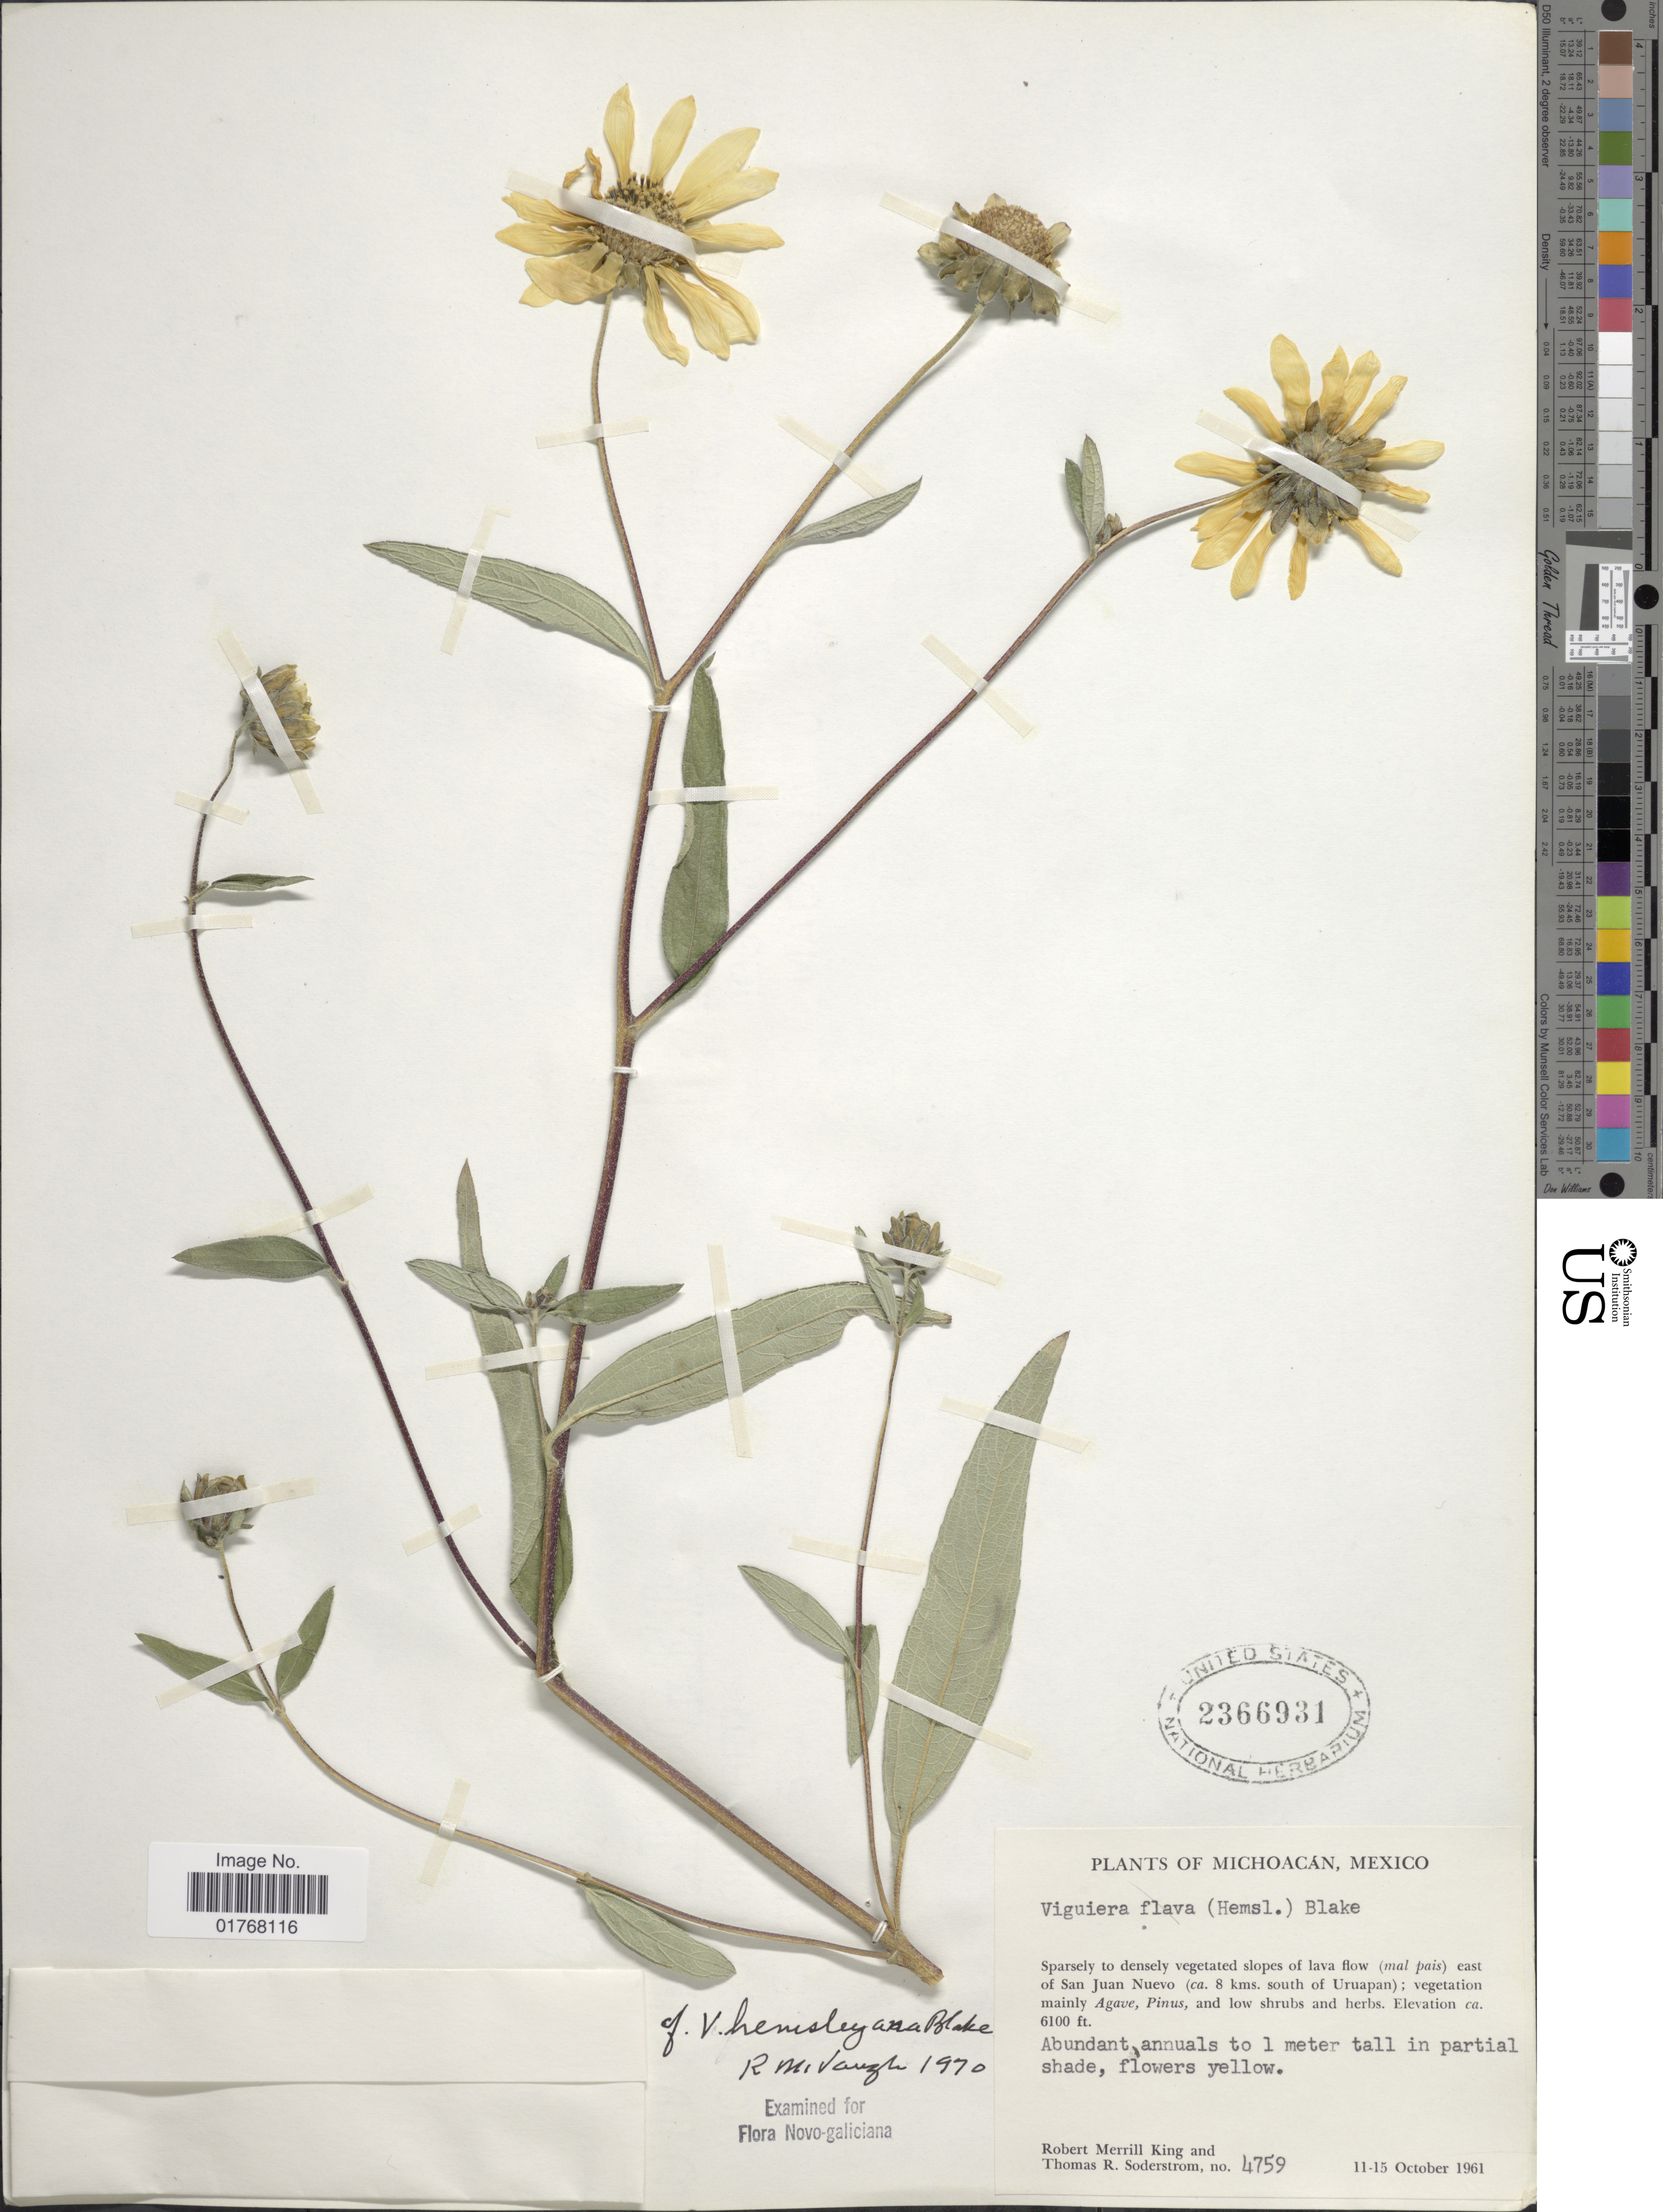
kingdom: Plantae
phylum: Tracheophyta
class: Magnoliopsida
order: Asterales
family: Asteraceae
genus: Viguiera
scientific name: Viguiera hemsleyana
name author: S.F. Blake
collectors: R. M. King & T. R. Soderstrom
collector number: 4759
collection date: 1961-10-11/1961-10-15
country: Mexico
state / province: Michoacán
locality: Sparsely to densely vegetated slopes of lava flow (mal pais) east of San Juan Nuevo (ca. 8 km south of Uruapan)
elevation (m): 1859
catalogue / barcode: US 2366931